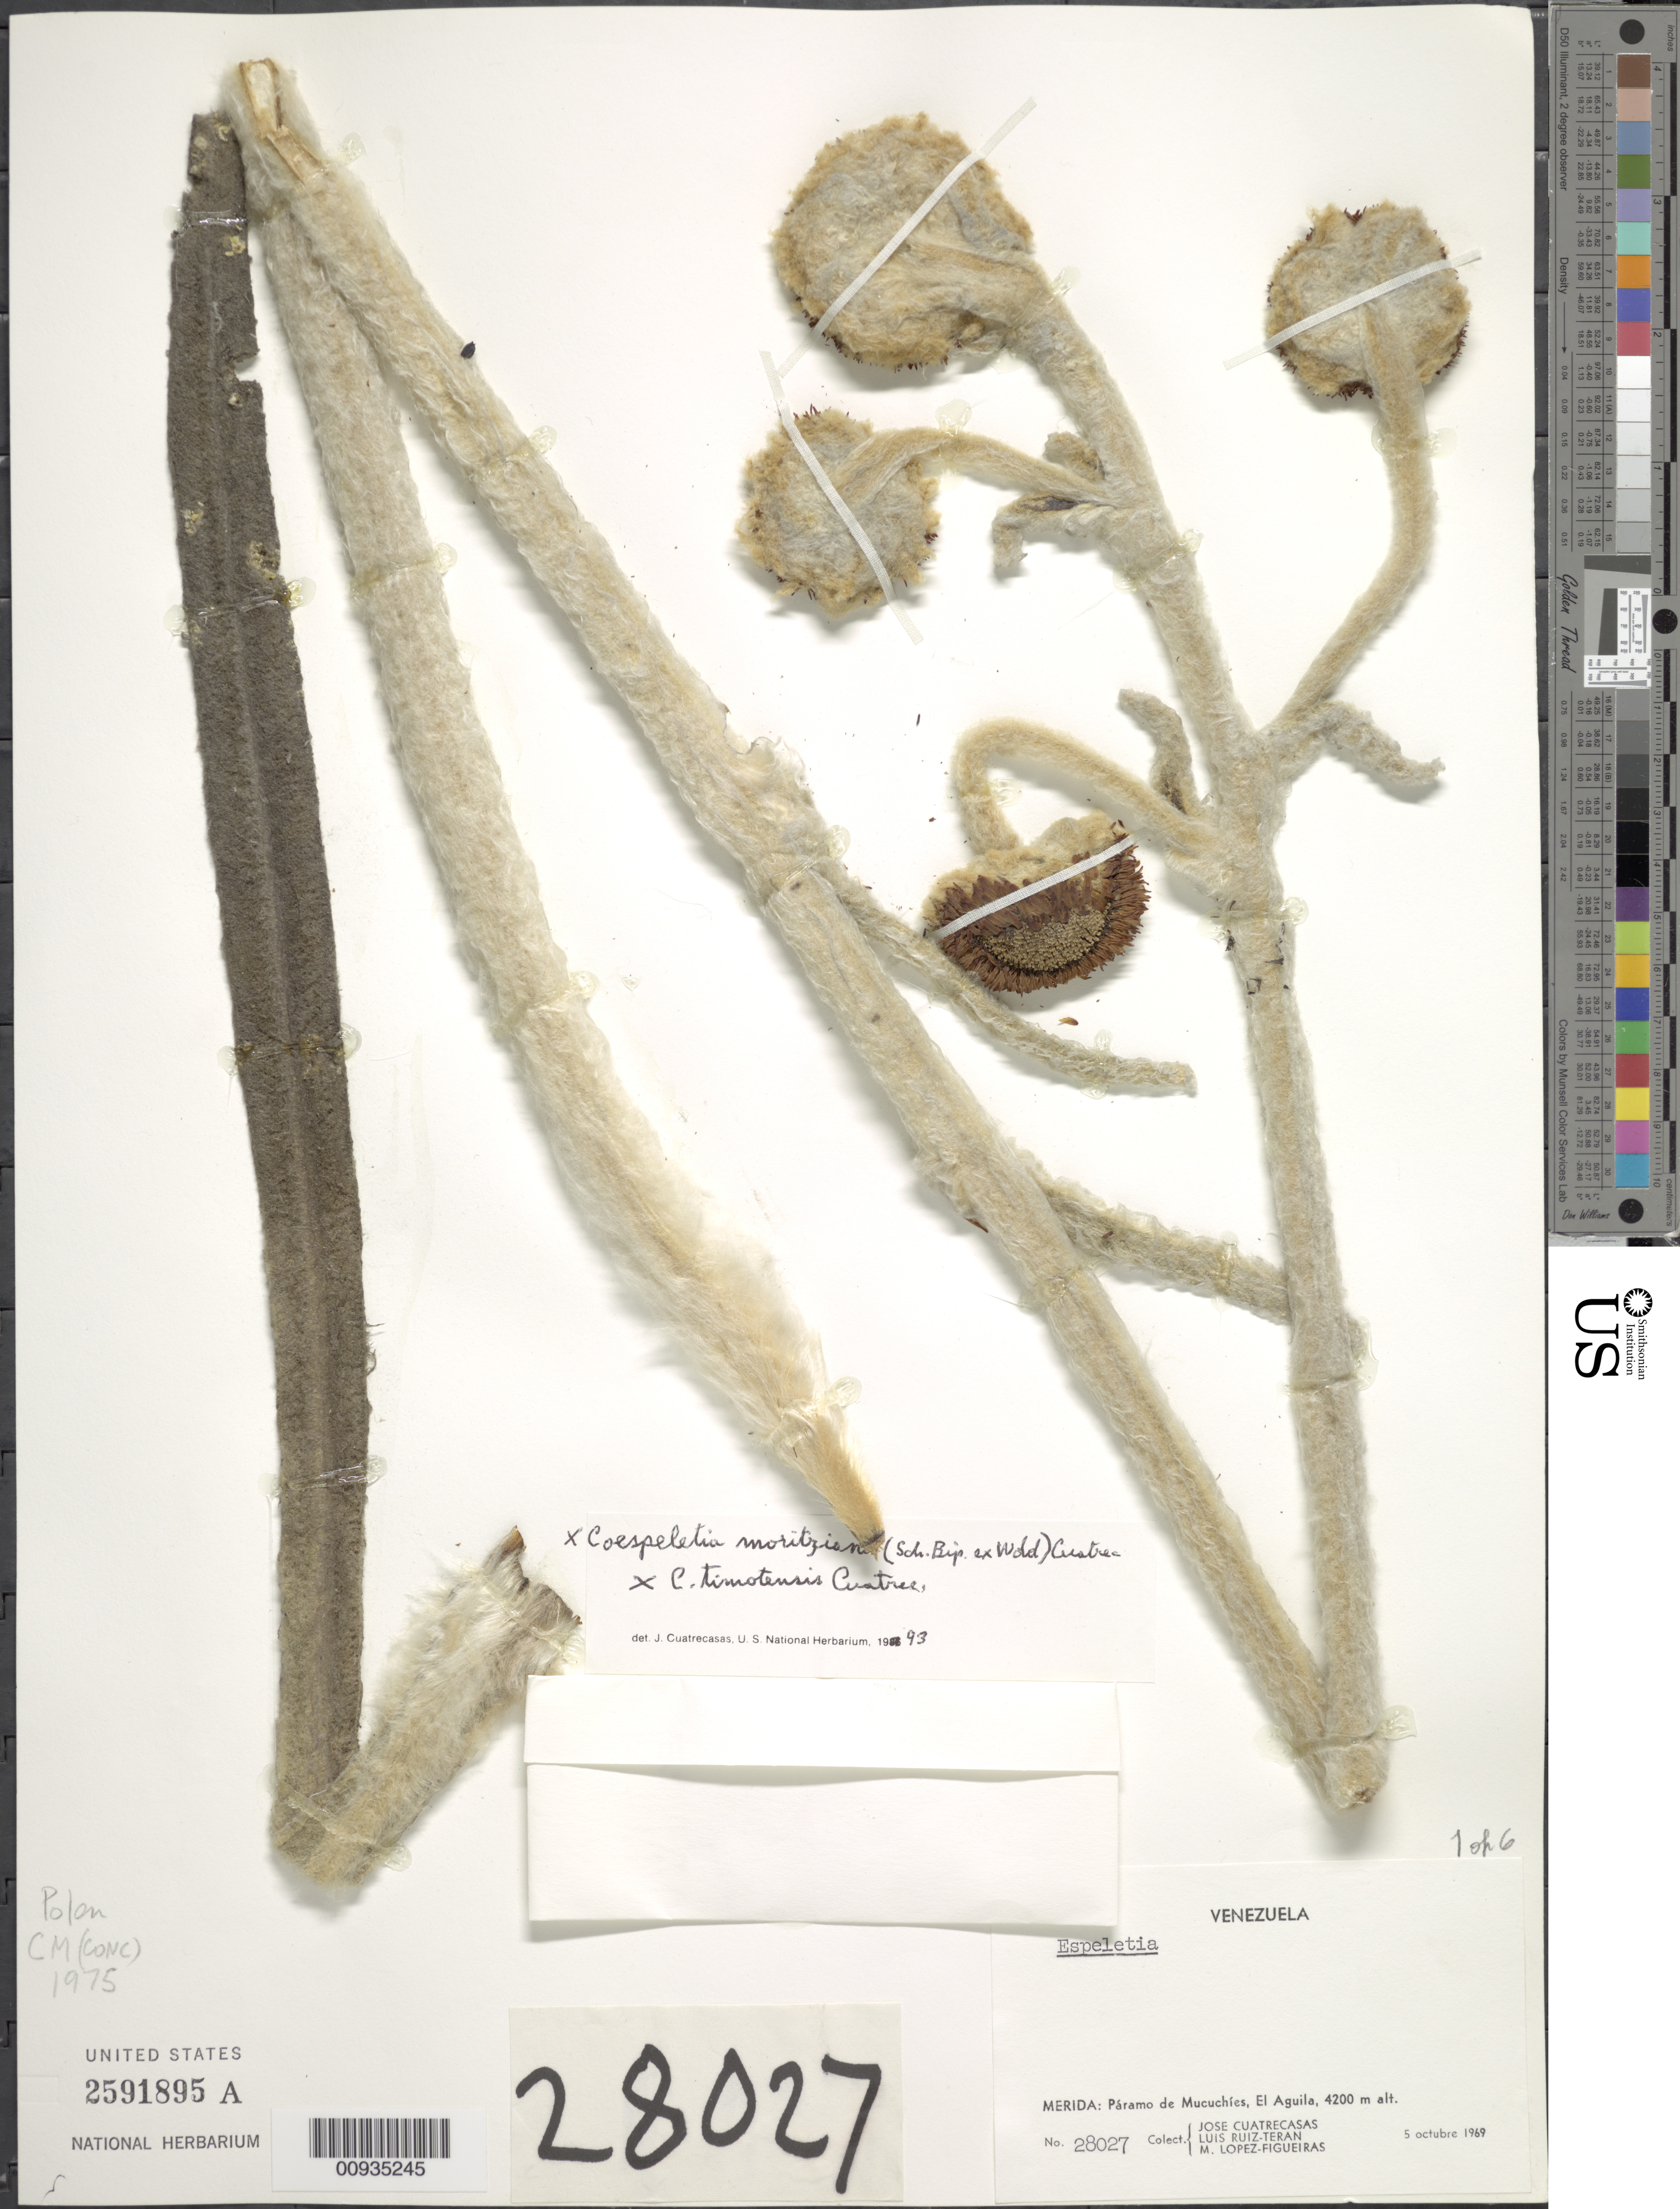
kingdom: Plantae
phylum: Tracheophyta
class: Magnoliopsida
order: Asterales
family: Asteraceae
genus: Coespeletia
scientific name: Coespeletia moritziana x C. timotensis (Cuatrec.) Cuatrec.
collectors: J. Cuatrecasas, L. Teran & M. López Figueiras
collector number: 28027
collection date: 1969-10-05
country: Venezuela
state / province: Mérida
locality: Paramo de Mucuchies, El Aguila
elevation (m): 4200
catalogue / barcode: US 2591895A